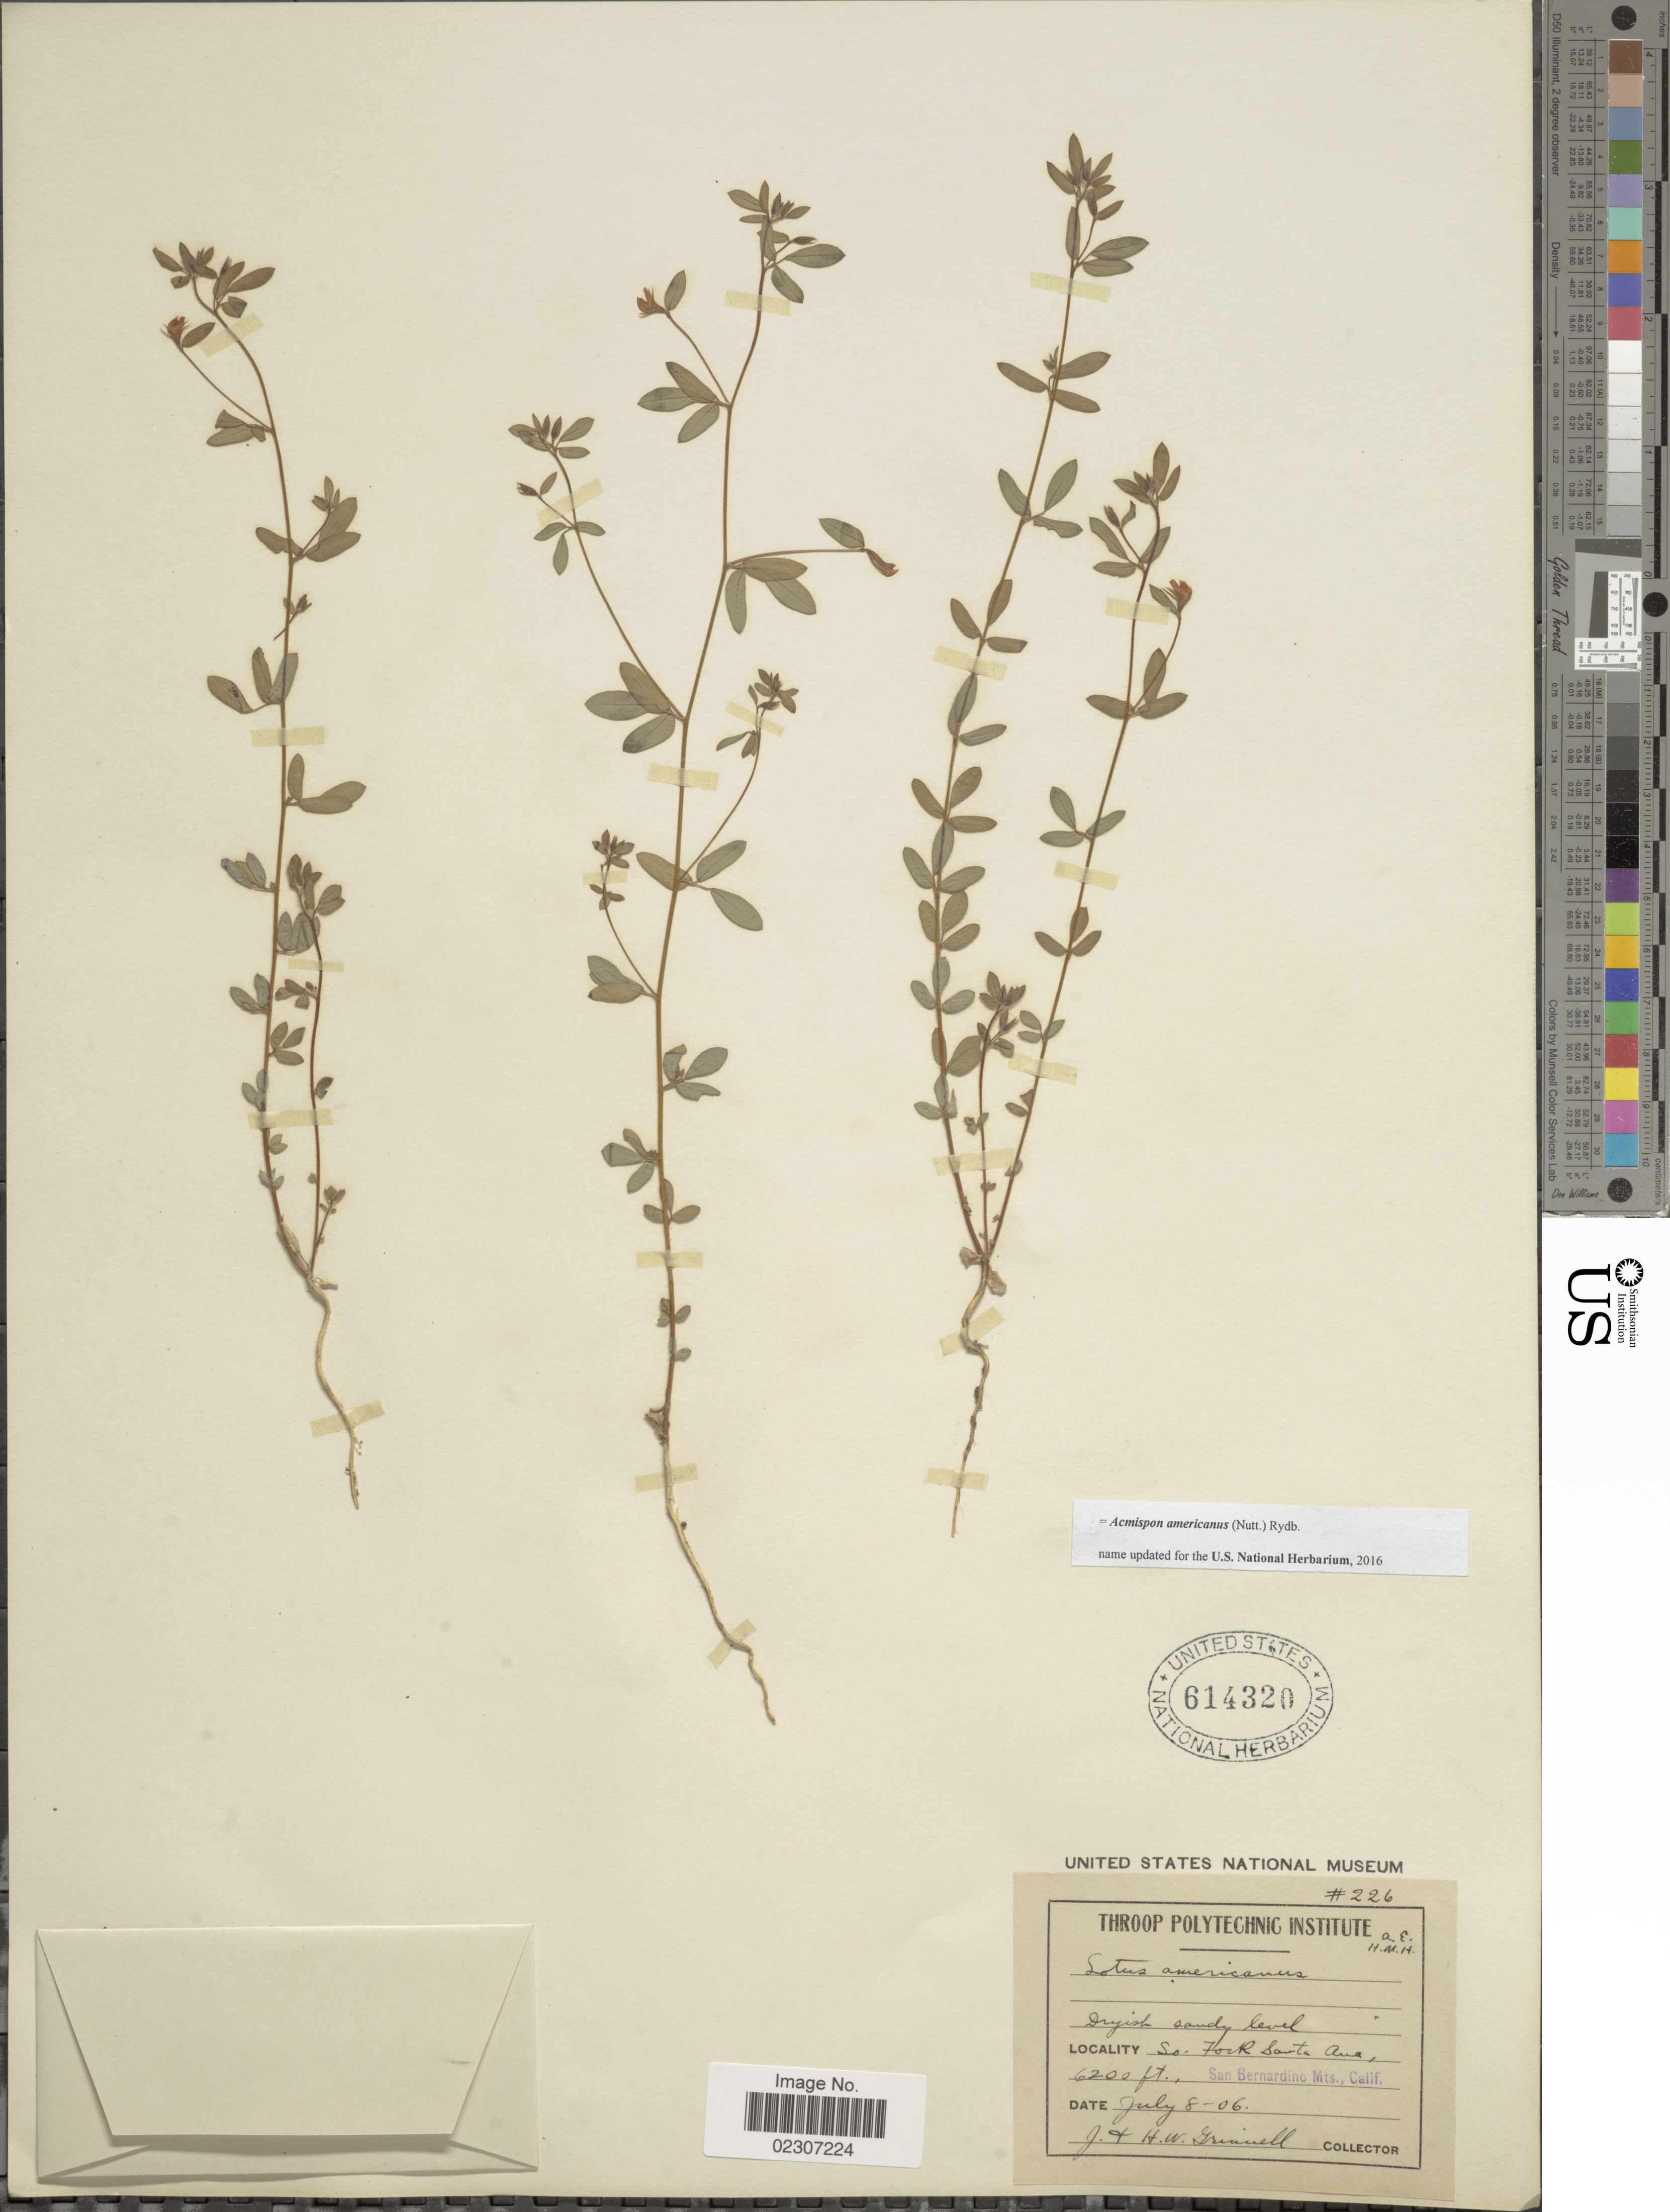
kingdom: Plantae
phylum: Tracheophyta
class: Magnoliopsida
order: Fabales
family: Fabaceae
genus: Acmispon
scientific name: Acmispon americanus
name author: (Nutt.) Rydb.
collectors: J. Grinnell & H. Grinnell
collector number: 226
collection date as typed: Transcribed d/m/y: 8/7/6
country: United States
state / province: California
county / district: San Bernardino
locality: So. Fork Santa Cruz, San Bernardino Mts., Calif.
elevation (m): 1890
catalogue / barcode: US 614320